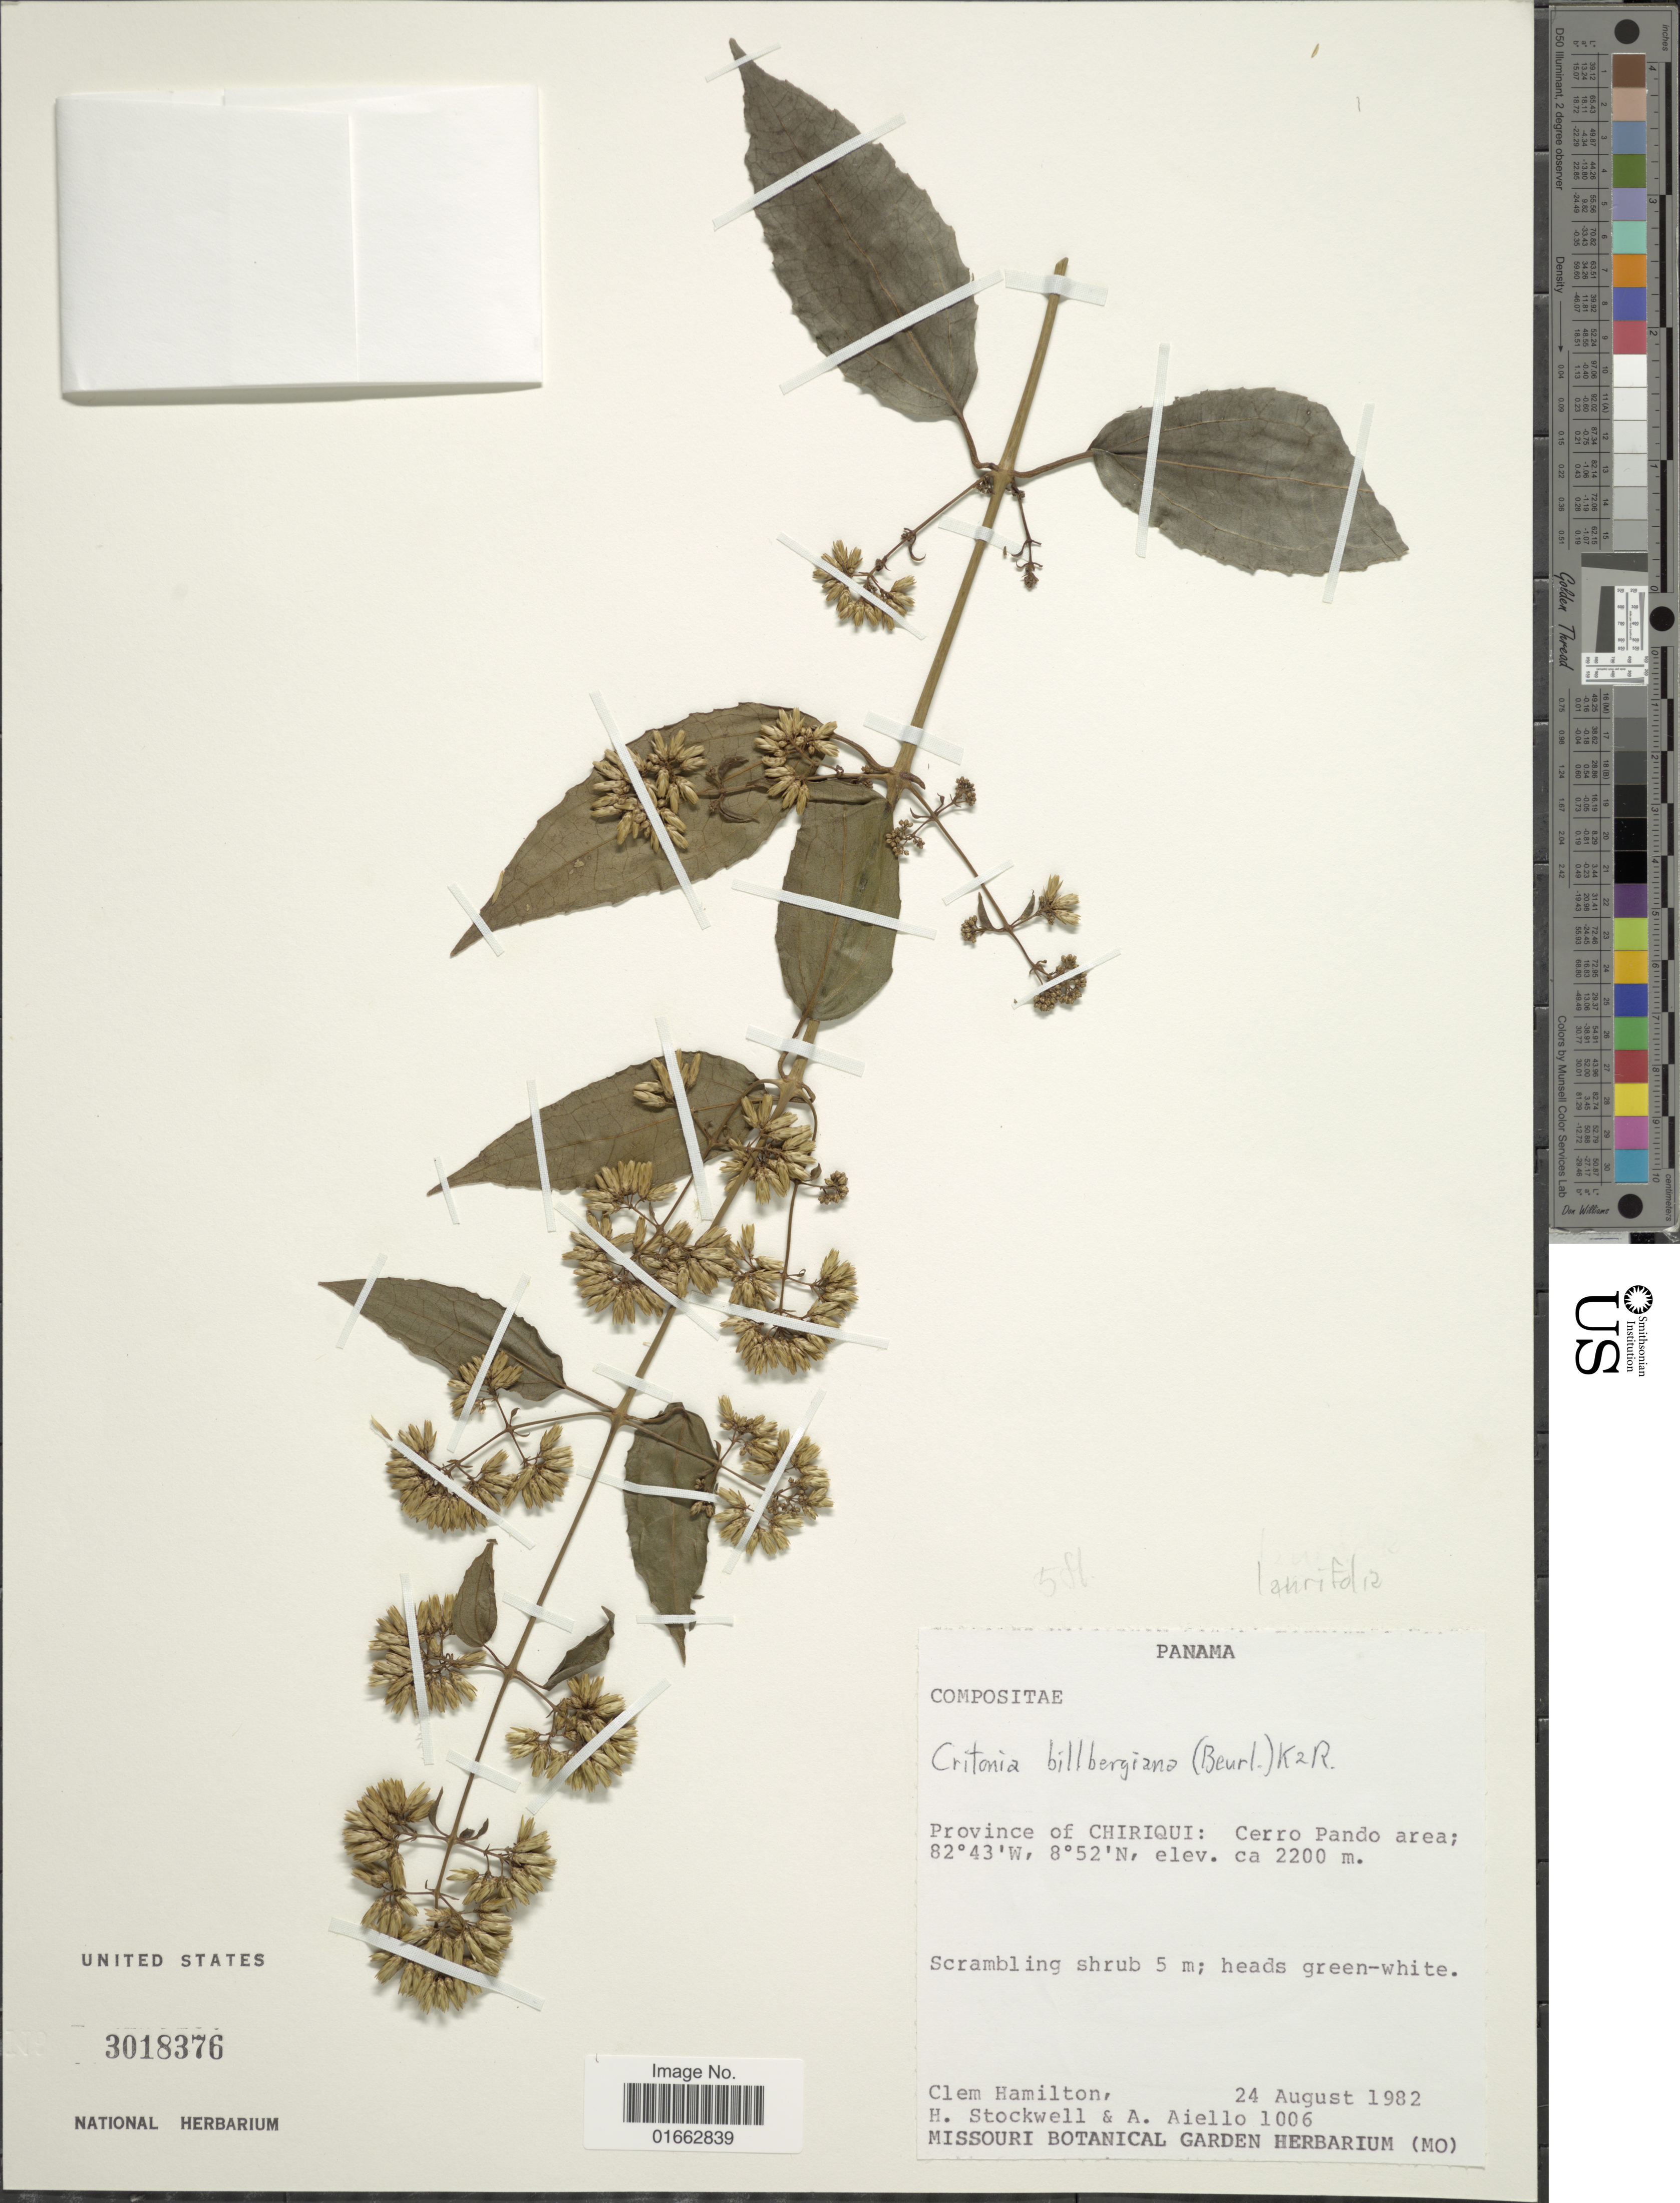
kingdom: Plantae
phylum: Tracheophyta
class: Magnoliopsida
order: Asterales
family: Asteraceae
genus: Critonia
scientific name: Critonia laurifolia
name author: (B.L. Rob.) R.M. King & H. Rob.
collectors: C. W. Hamilton, H. Stockwell & A. Aiello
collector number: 1006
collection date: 1982-08-24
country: Panama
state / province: Chiriqui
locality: Cerro Pando area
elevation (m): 2200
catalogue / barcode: US 3018376